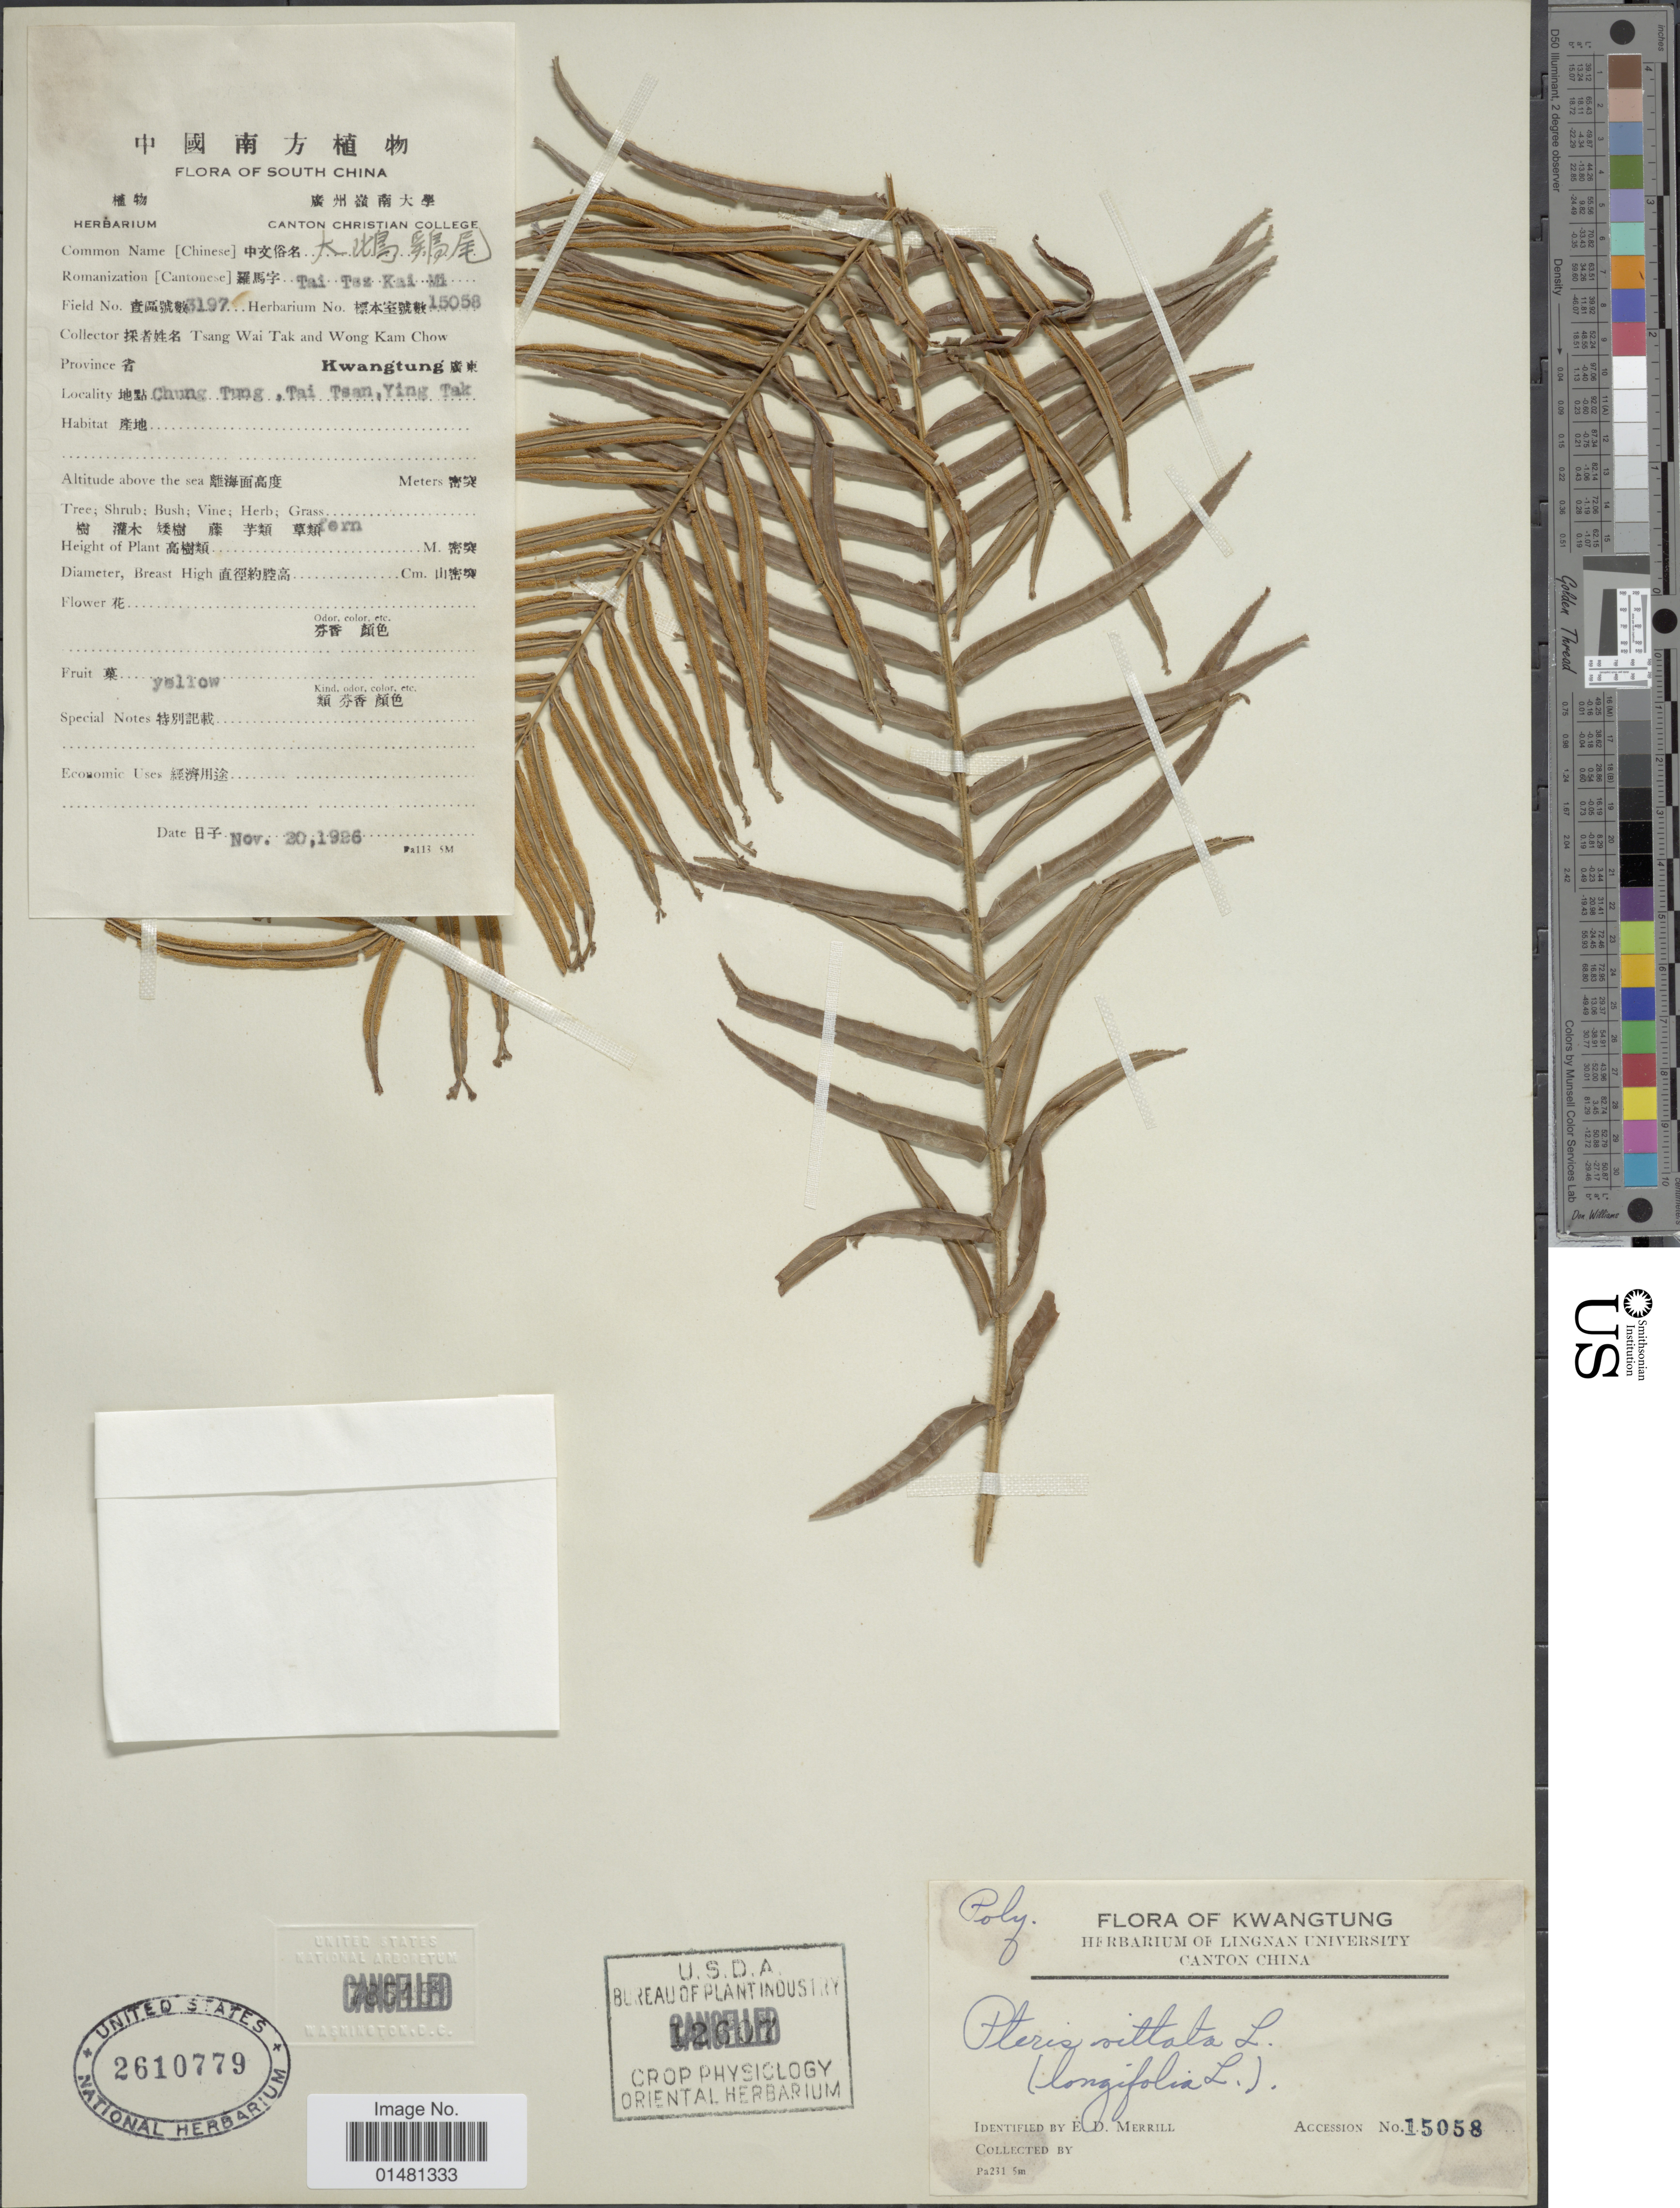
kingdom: Plantae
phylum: Tracheophyta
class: Polypodiopsida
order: Polypodiales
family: Pteridaceae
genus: Pteris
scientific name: Pteris vittata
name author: L.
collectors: T. Tak & W. Chow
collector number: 3197/1508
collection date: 1926-11-20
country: China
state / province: Guangdong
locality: South China, Province Kwangtung, Chung Tung, Tai Tsan, Ying Tak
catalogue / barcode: US 2610779